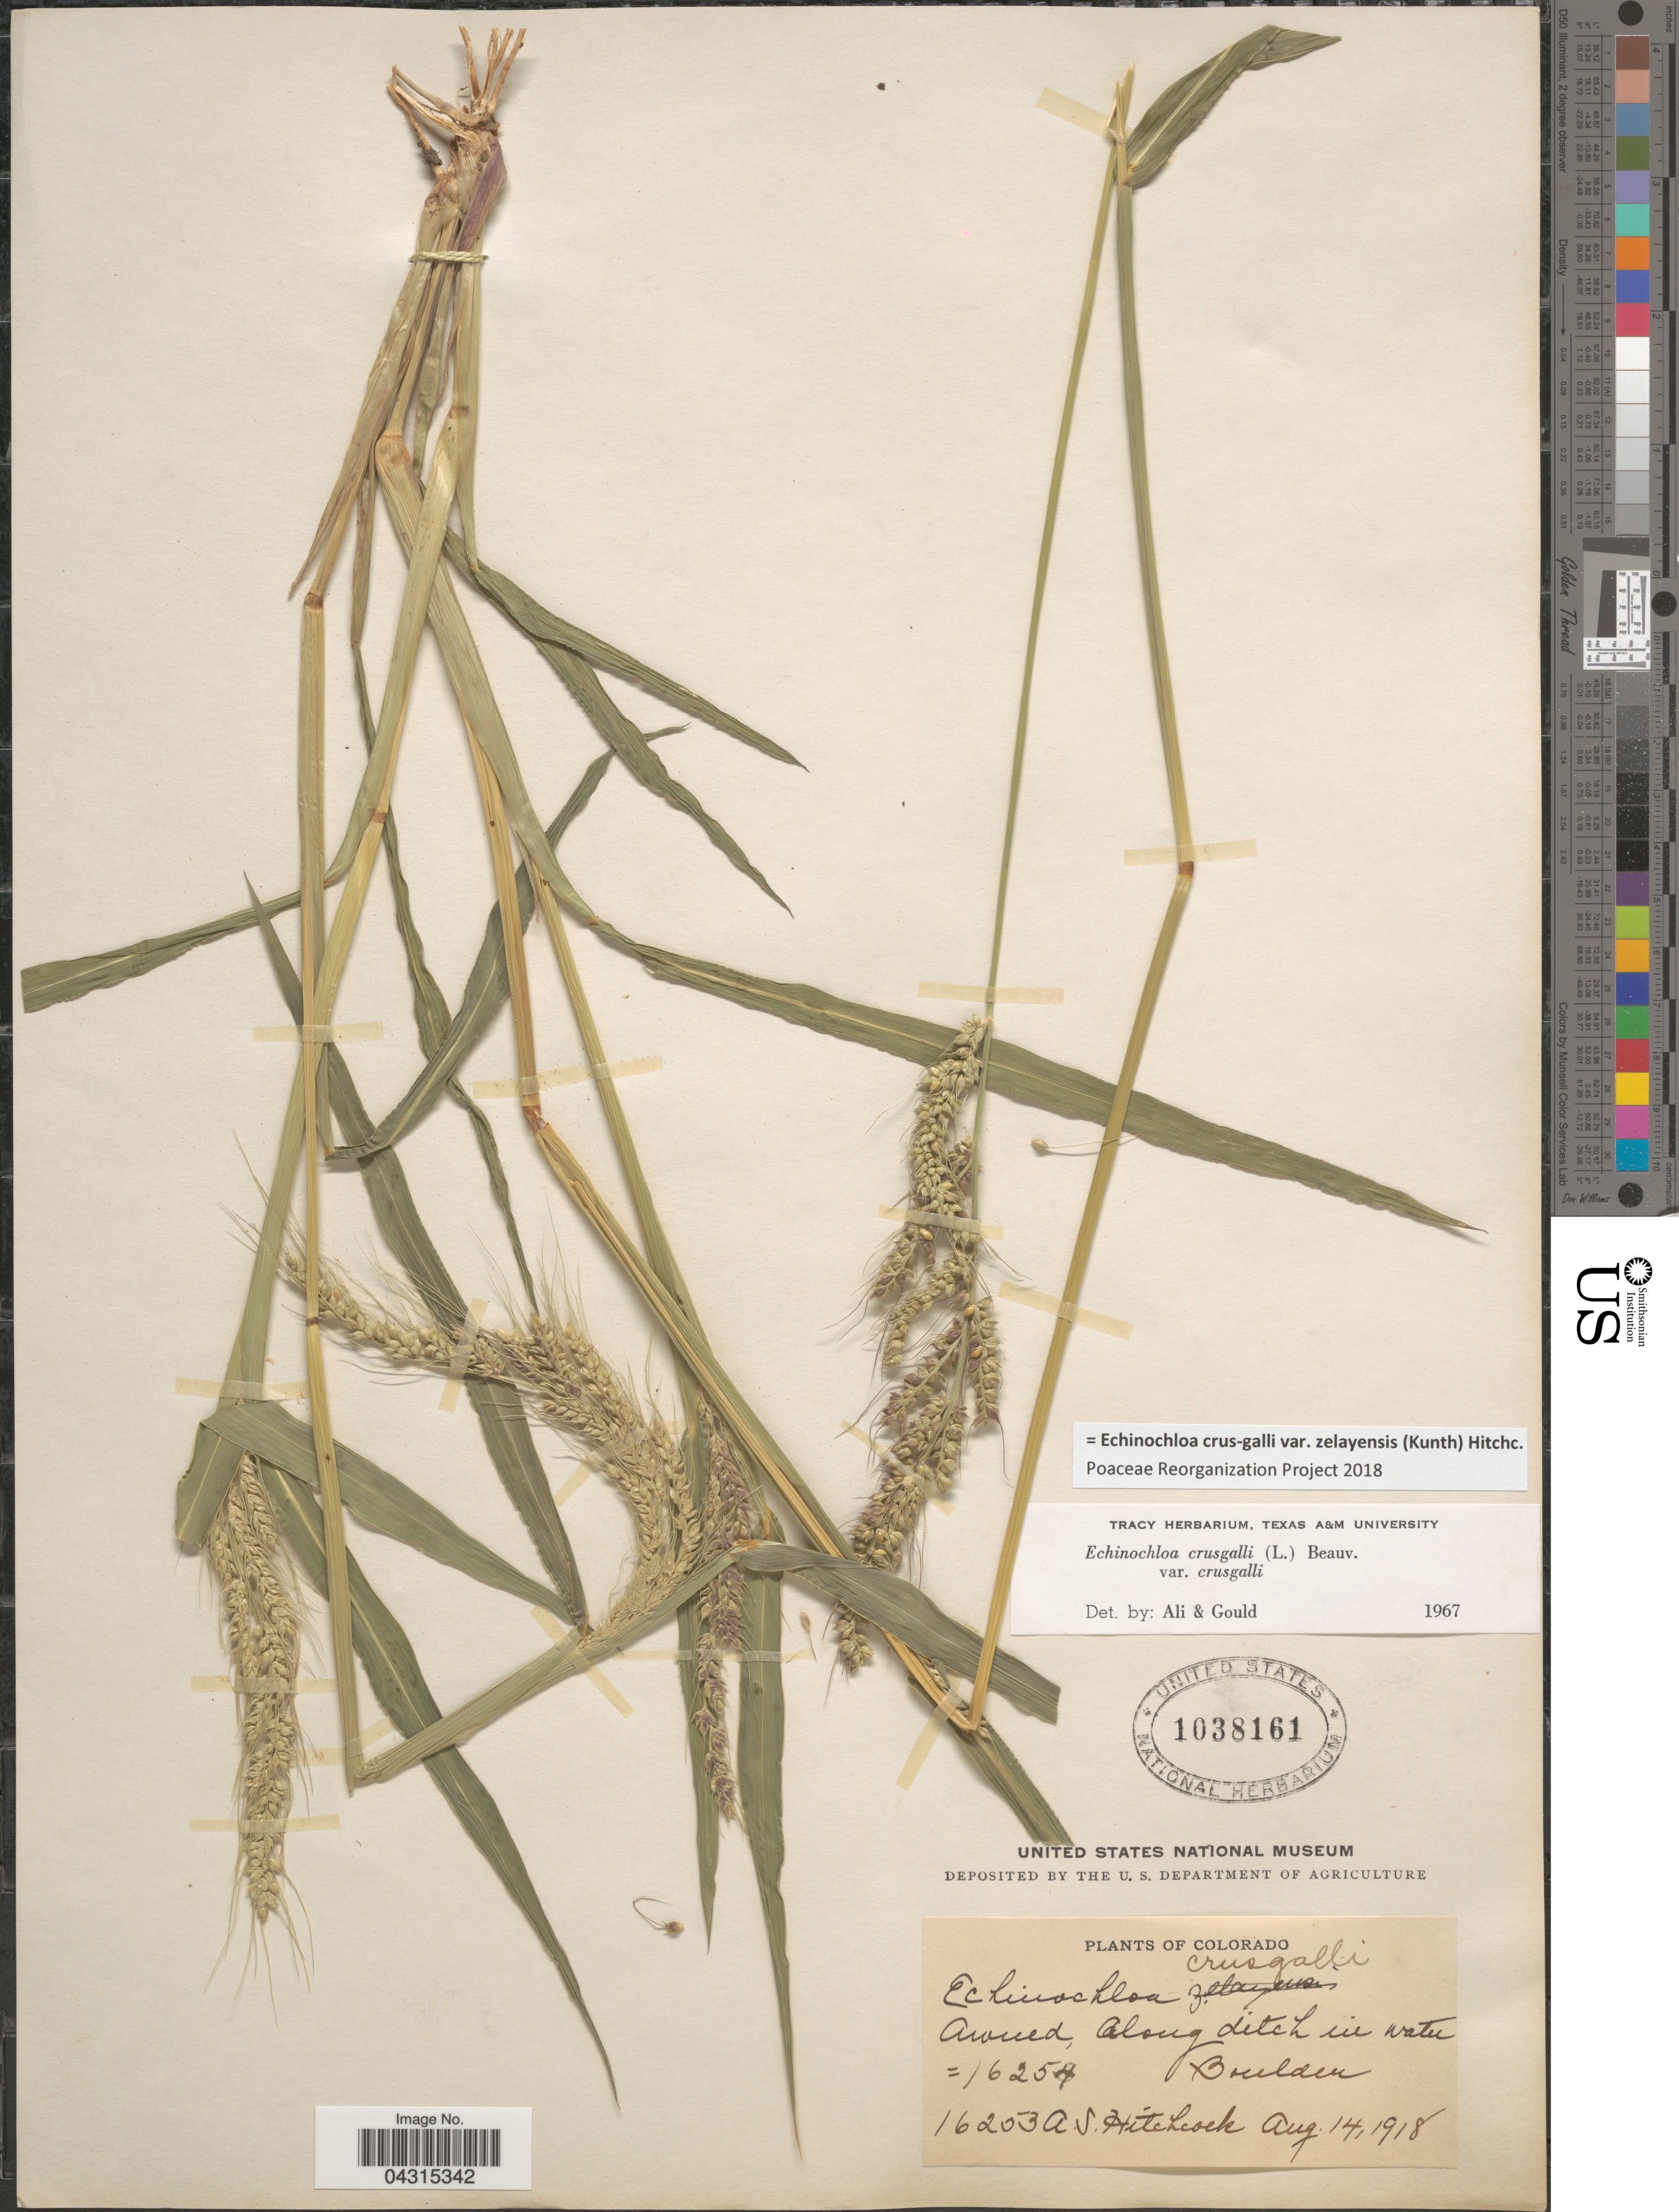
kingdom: Plantae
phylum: Tracheophyta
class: Liliopsida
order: Poales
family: Poaceae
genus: Echinochloa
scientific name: Echinochloa crus-galli var. zelayensis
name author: (Kunth) Hitchc.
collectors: A. S. Hitchcock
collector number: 16253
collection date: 1918-08-14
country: United States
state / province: Colorado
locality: Along ditch in water. Boulder.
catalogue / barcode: US 1038161